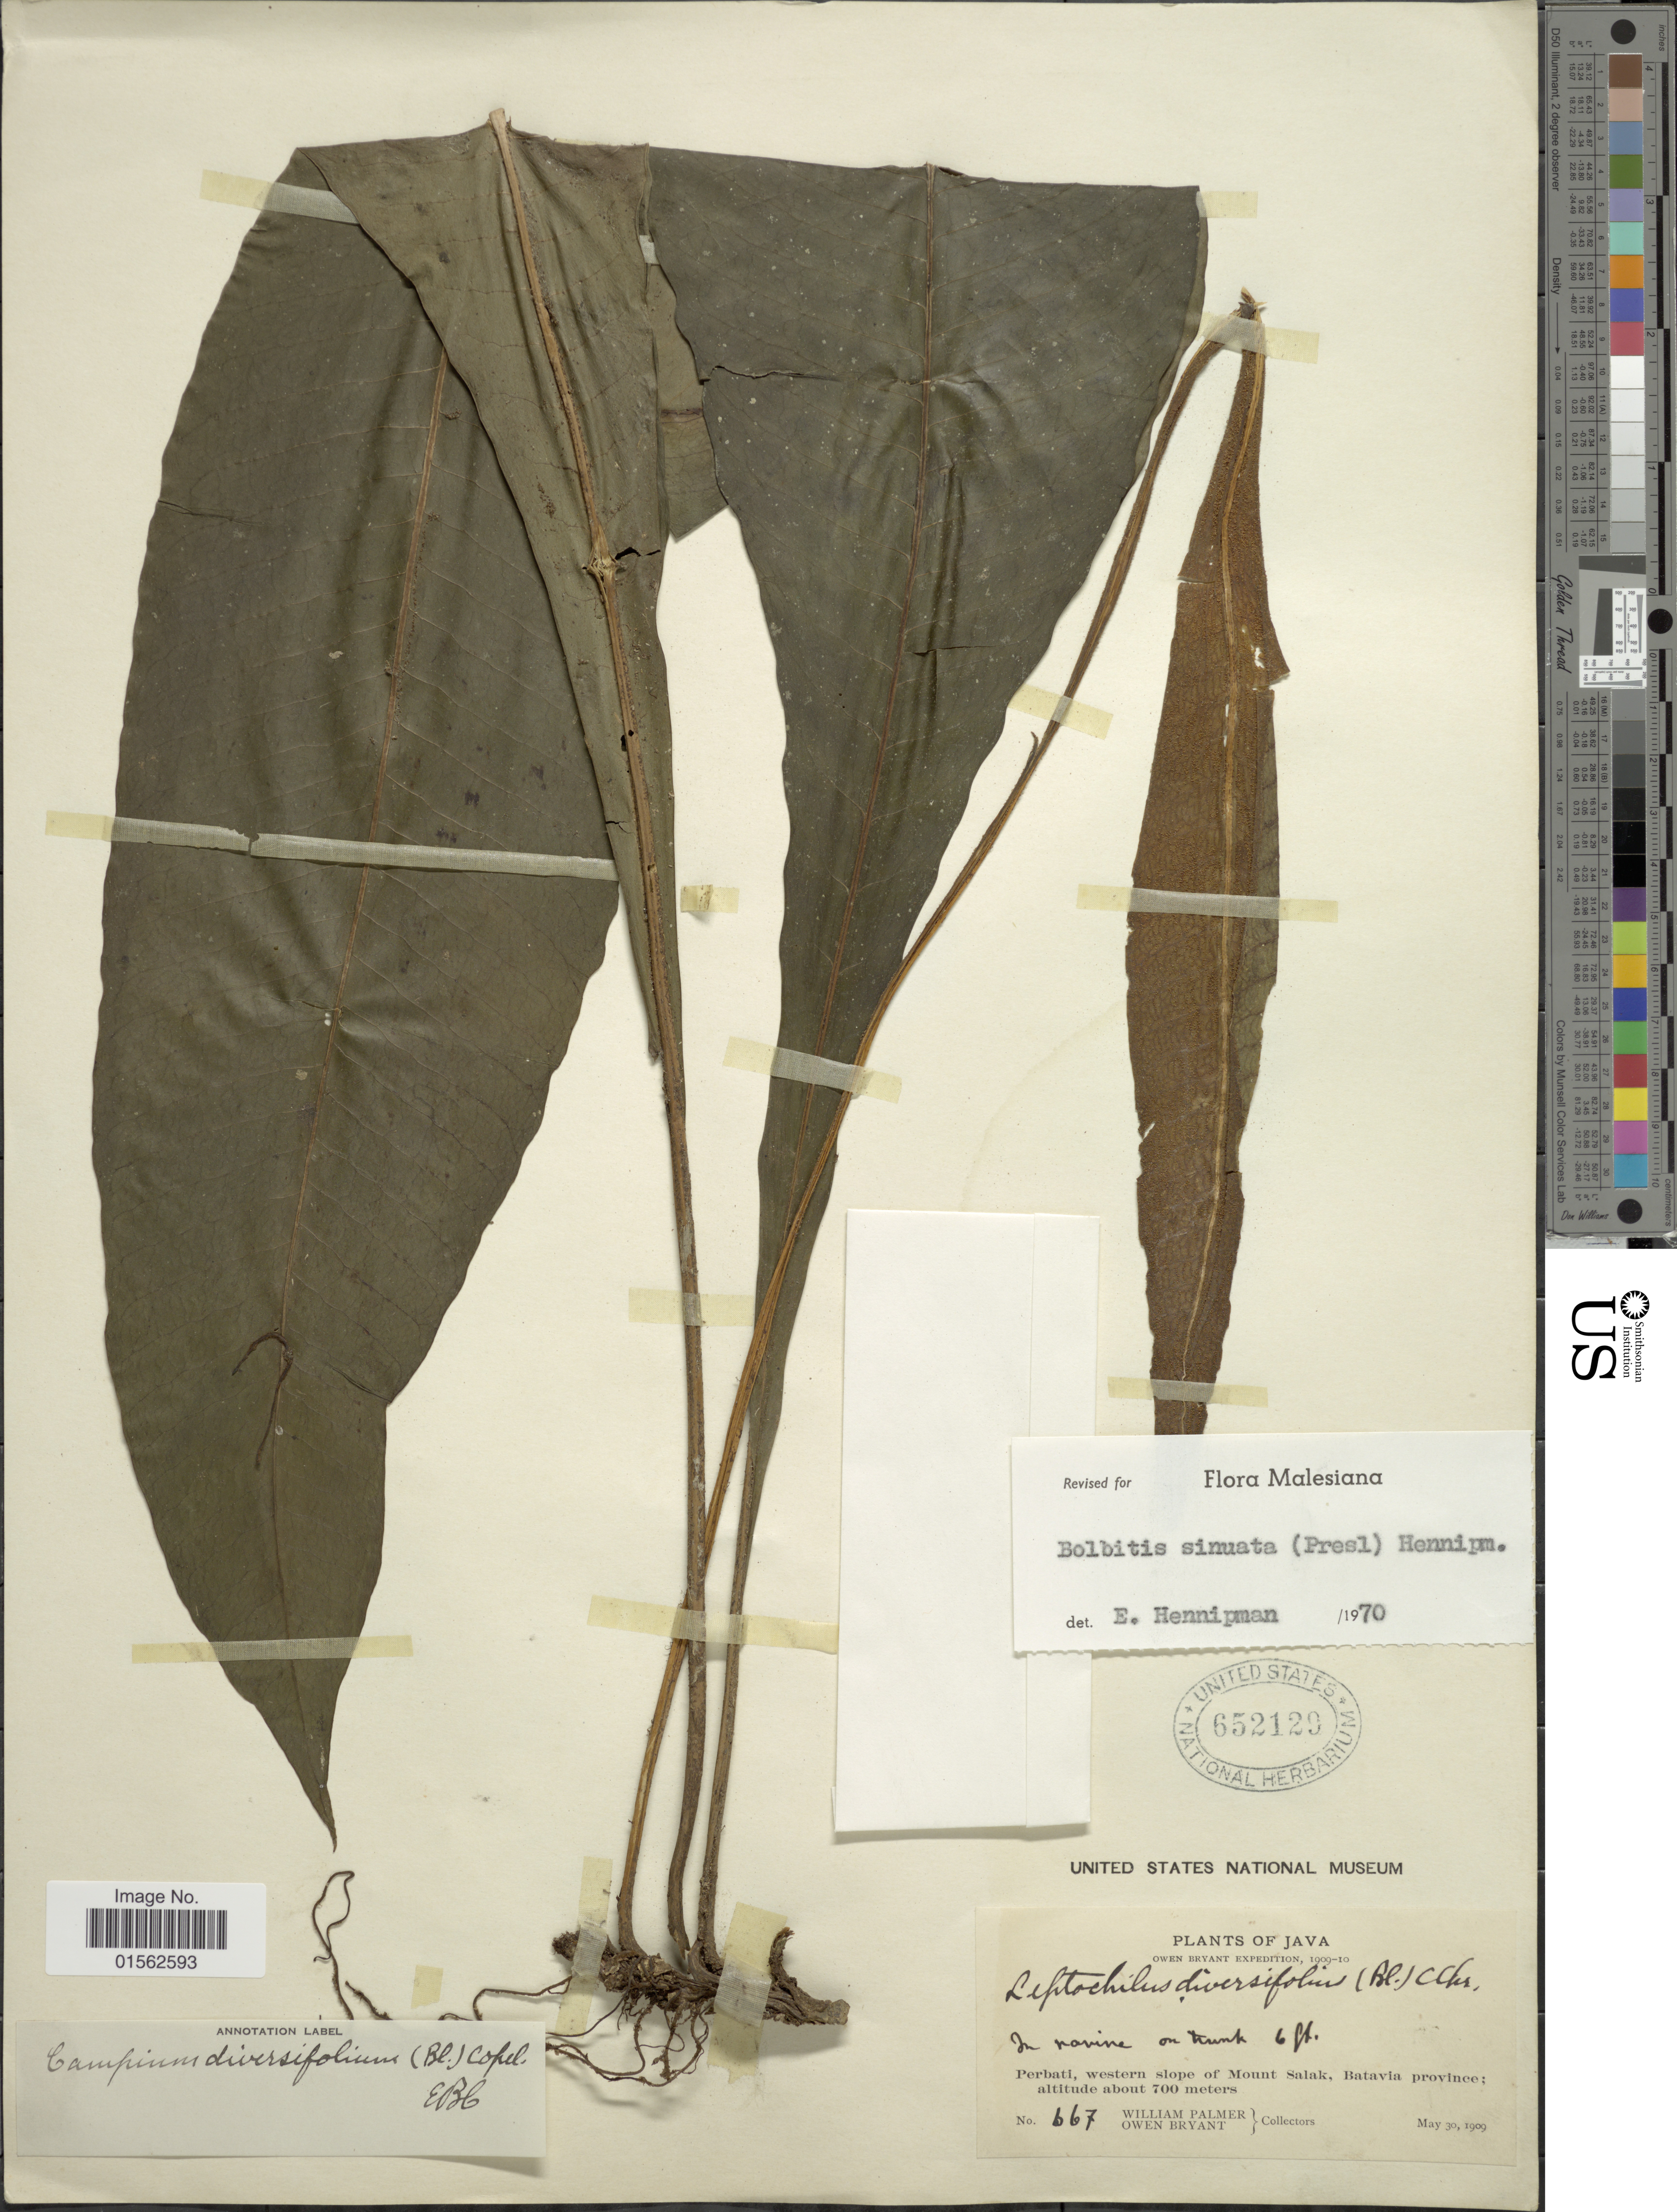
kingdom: Plantae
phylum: Tracheophyta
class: Polypodiopsida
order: Polypodiales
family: Dryopteridaceae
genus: Bolbitis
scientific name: Bolbitis sinuata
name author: (C. Presl) Hennipman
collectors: W. Palmer & O. Bryant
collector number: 667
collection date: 1909-05-30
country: Indonesia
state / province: Java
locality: Perbati, western slope of Mount Salak, Batavia province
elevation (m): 700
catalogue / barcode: US 652129